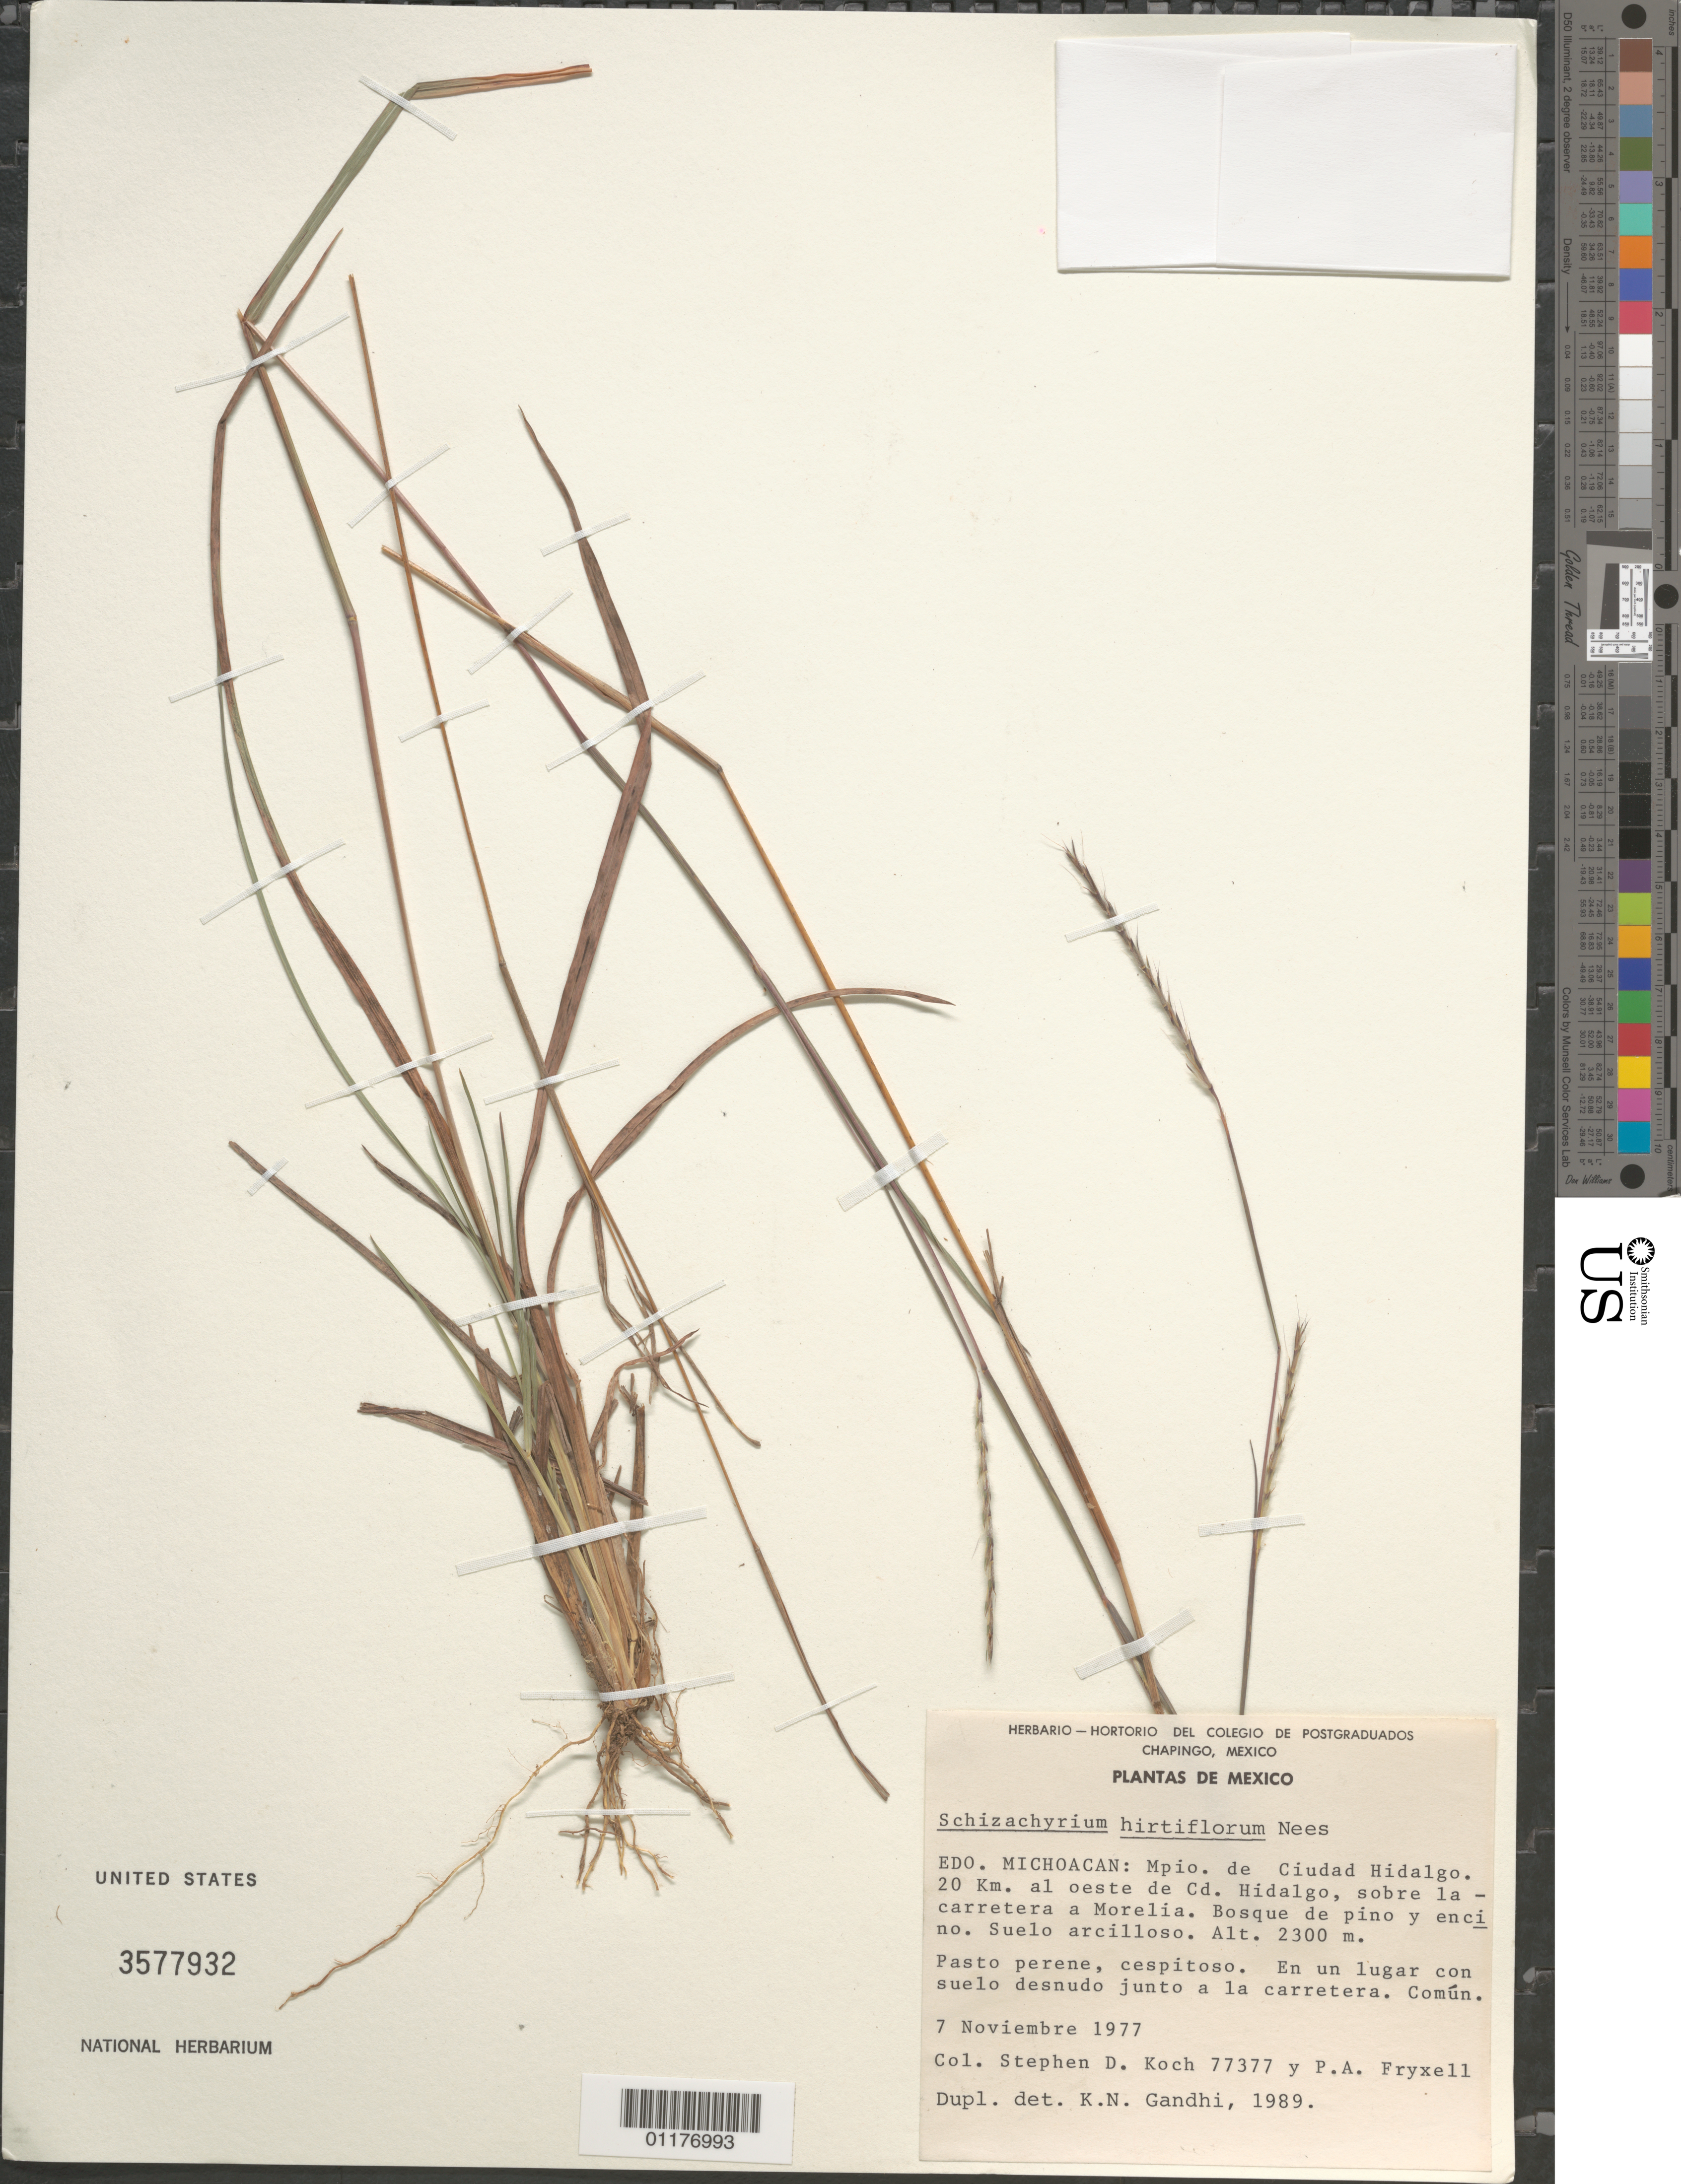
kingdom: Plantae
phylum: Tracheophyta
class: Liliopsida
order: Poales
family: Poaceae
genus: Schizachyrium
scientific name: Schizachyrium hirtiflorum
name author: Nees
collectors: S. D. Koch & P. A. Fryxell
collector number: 77377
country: Mexico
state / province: Michoácan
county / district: Ciudad de Hidalgo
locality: W of Cd. Hidalgo, sobre la carretera a Morelia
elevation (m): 2300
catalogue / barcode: US 3577932